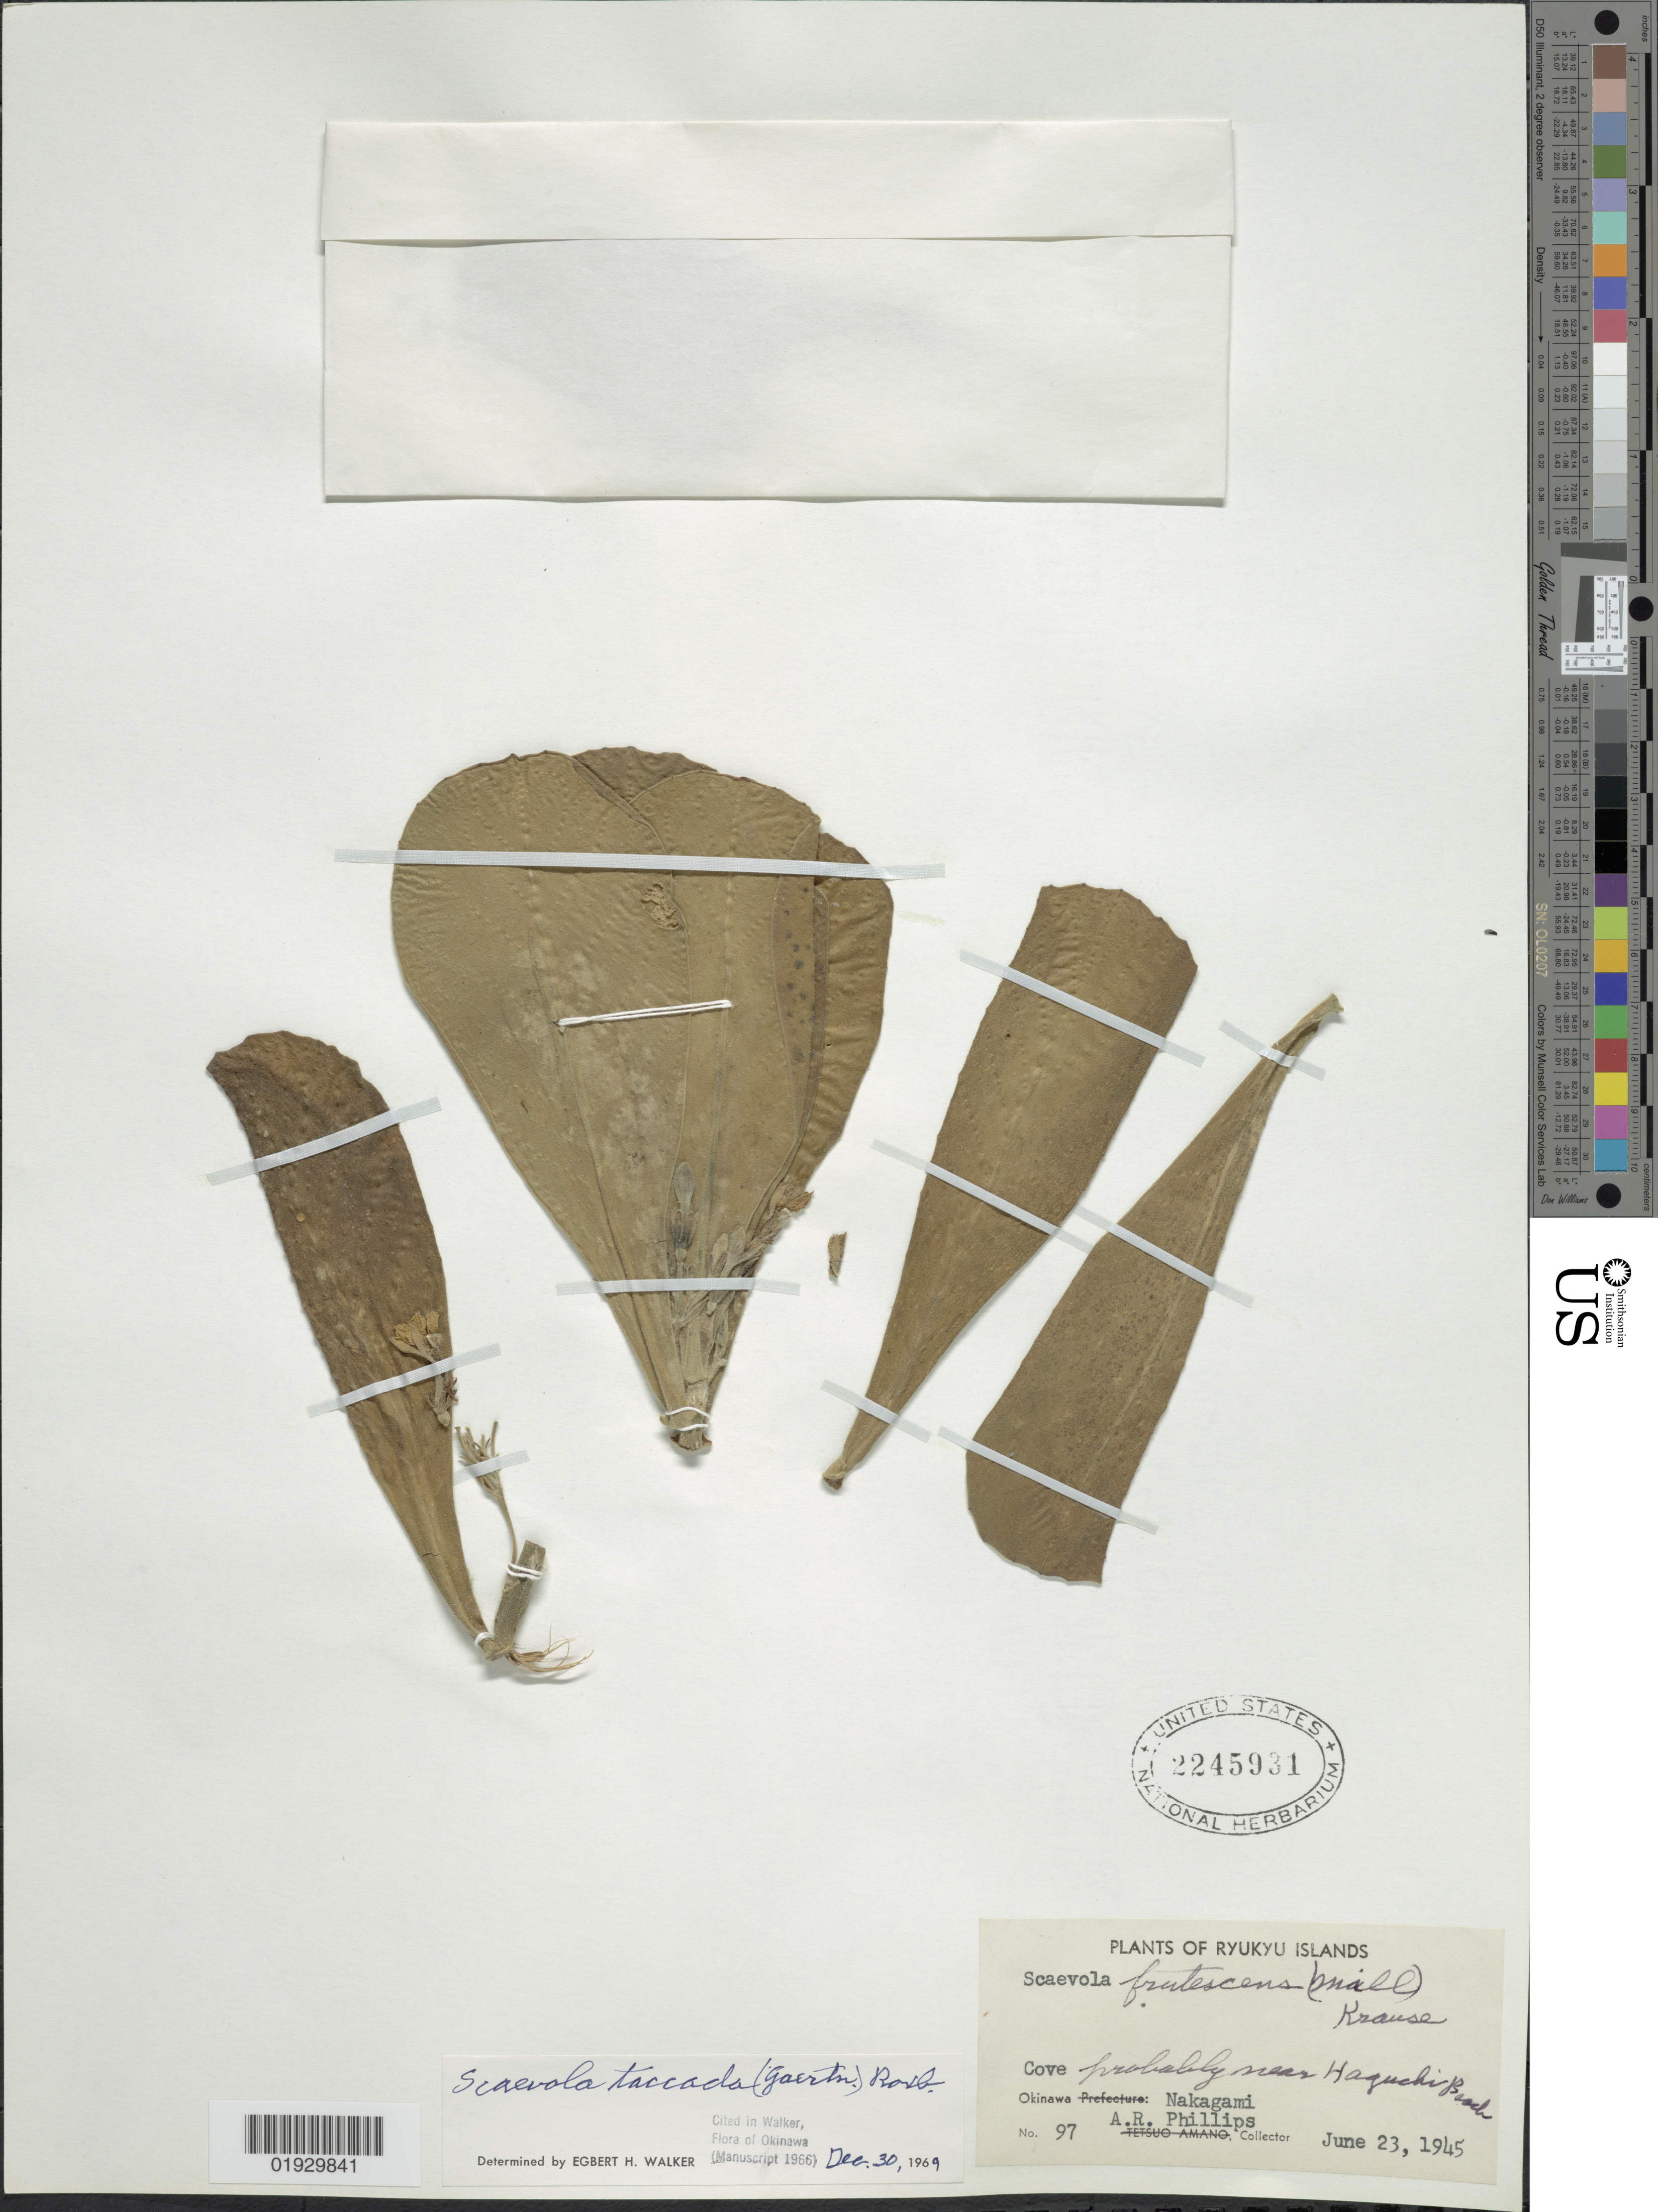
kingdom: Plantae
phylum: Tracheophyta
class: Magnoliopsida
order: Asterales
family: Goodeniaceae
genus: Scaevola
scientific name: Scaevola taccada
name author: (Gaertn.) Roxb.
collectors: A. R. Phillips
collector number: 97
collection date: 1945-06-23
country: Japan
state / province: Okinawa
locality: Ryukyu Islands. Cove probably near Haguchi Beach. Okinawa: Nakagami.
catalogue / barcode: US 2245931